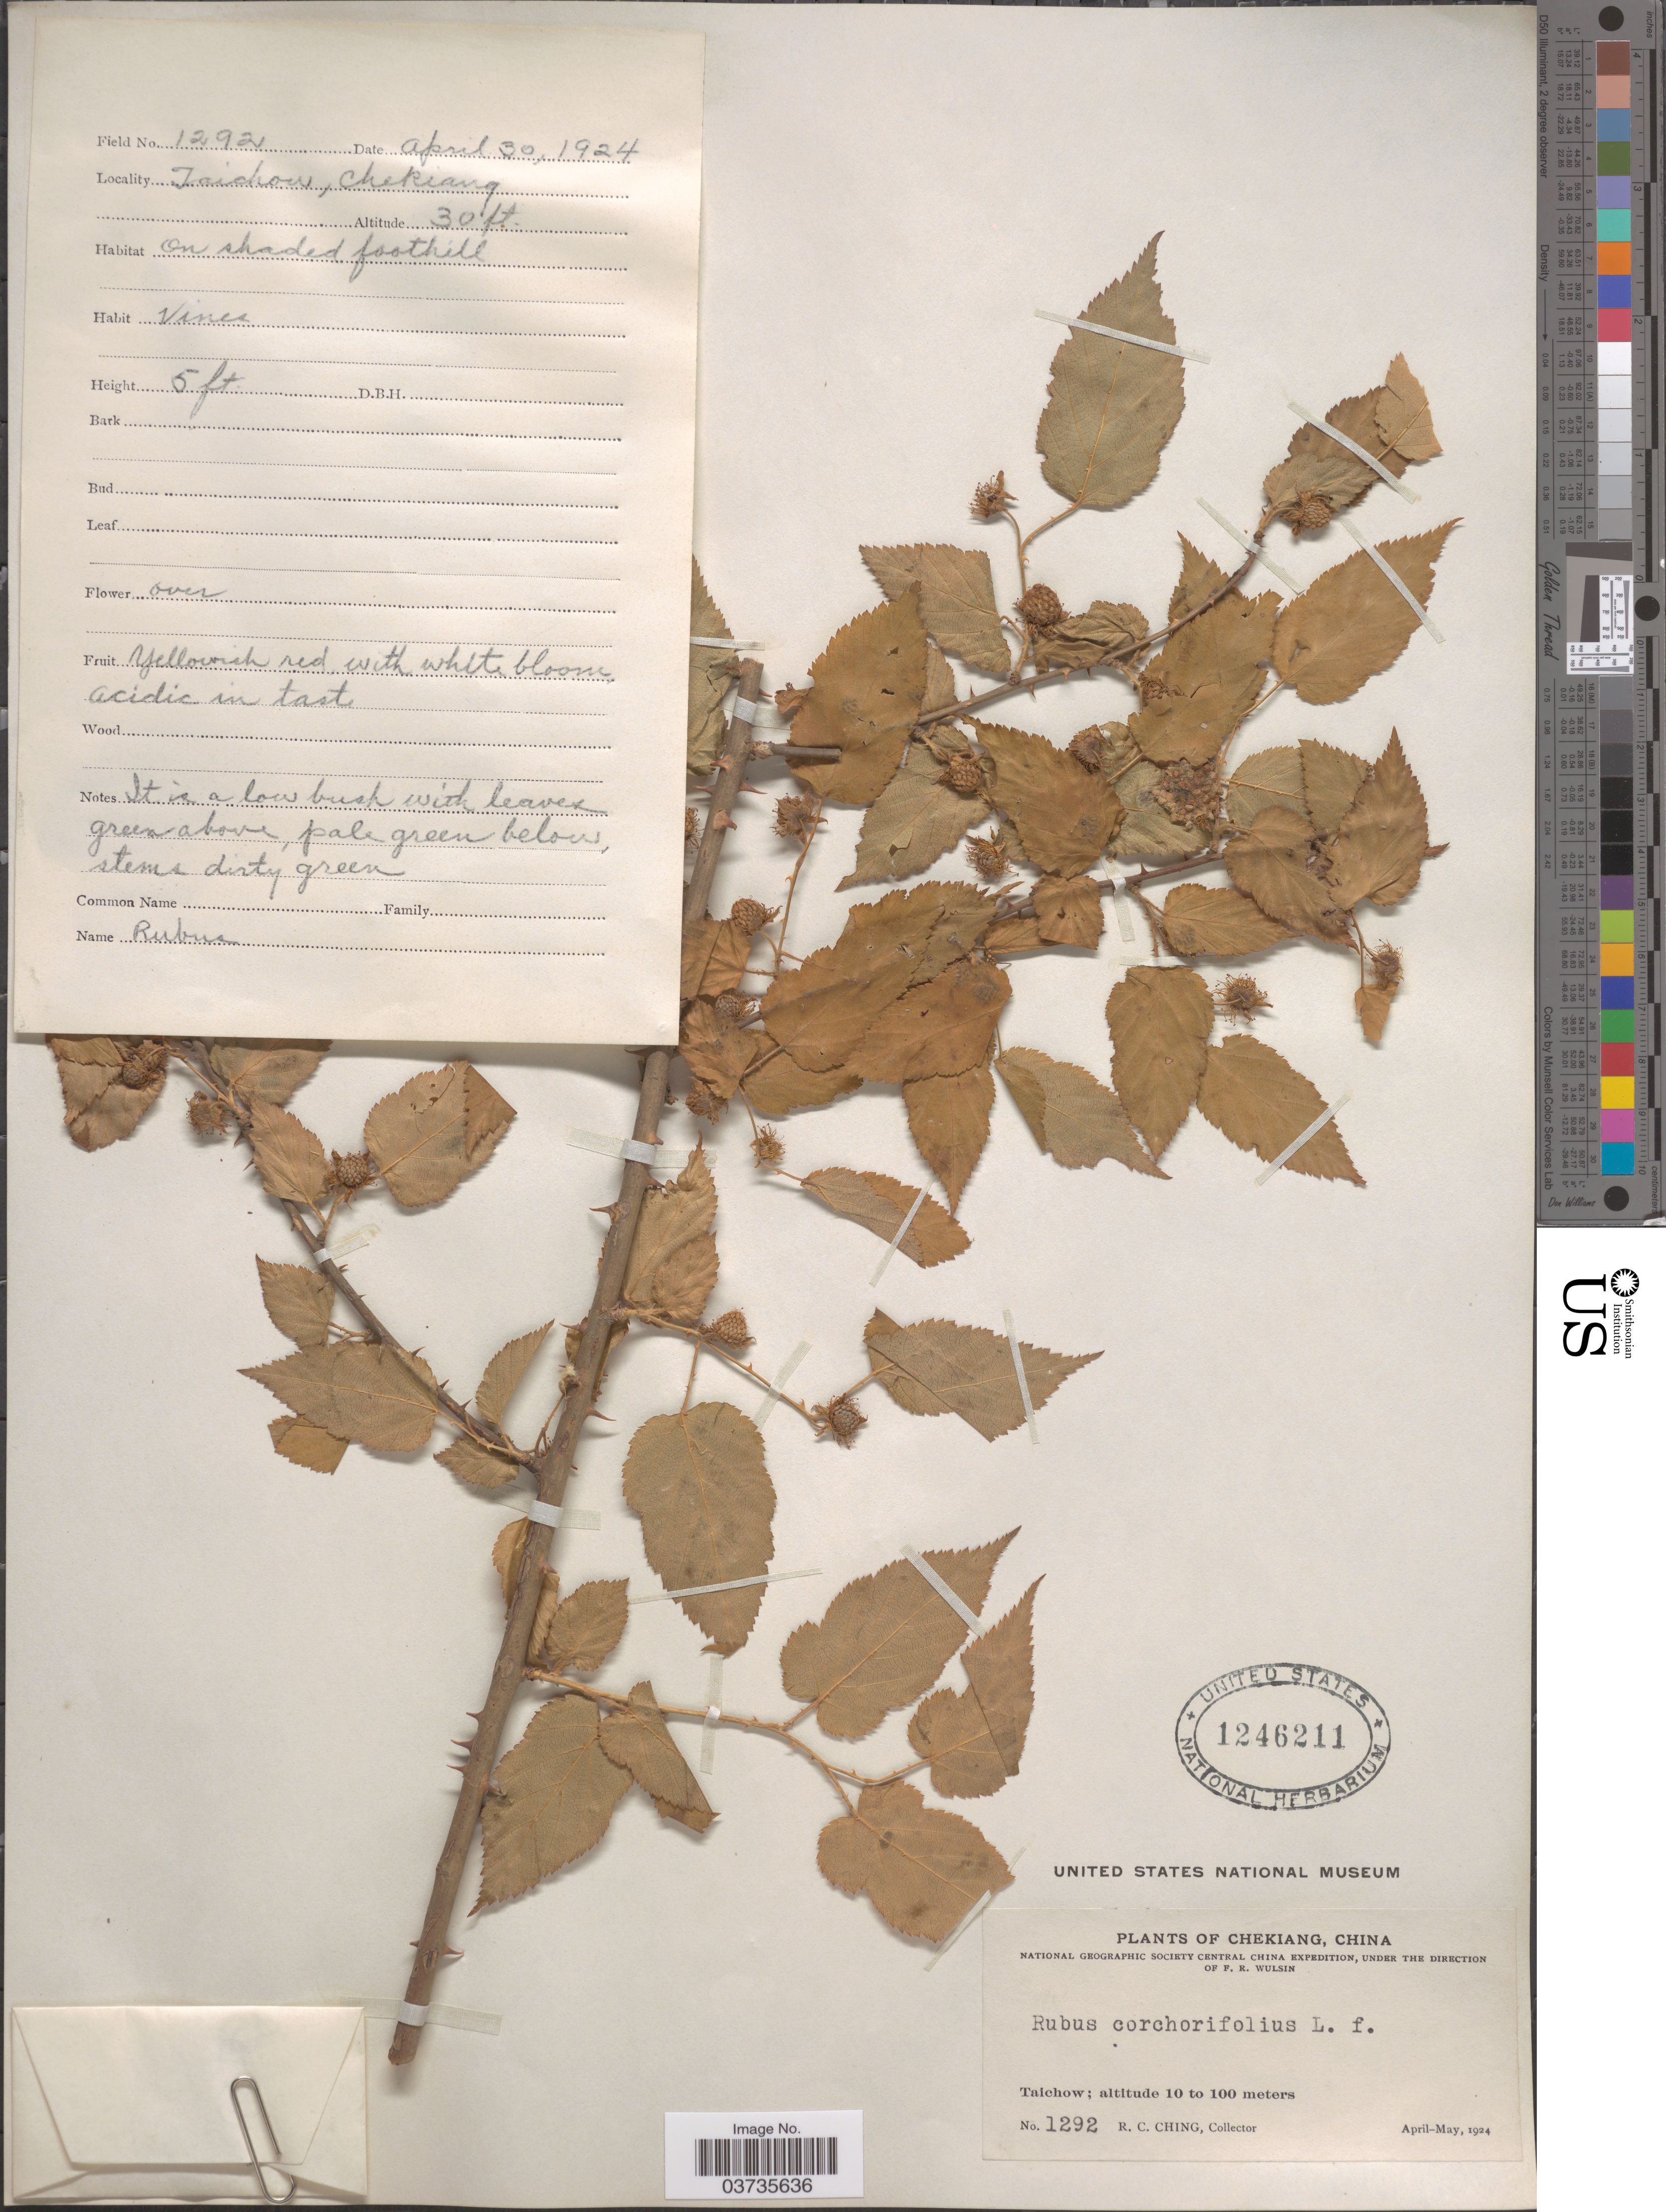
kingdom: Plantae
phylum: Tracheophyta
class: Magnoliopsida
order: Rosales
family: Rosaceae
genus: Rubus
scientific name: Rubus corchorifolius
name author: L. f.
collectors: R. C. Ching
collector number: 1292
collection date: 1924-04-30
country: China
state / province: Zhejiang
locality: Chekiang, Taichow.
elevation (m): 9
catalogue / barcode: US 1246211